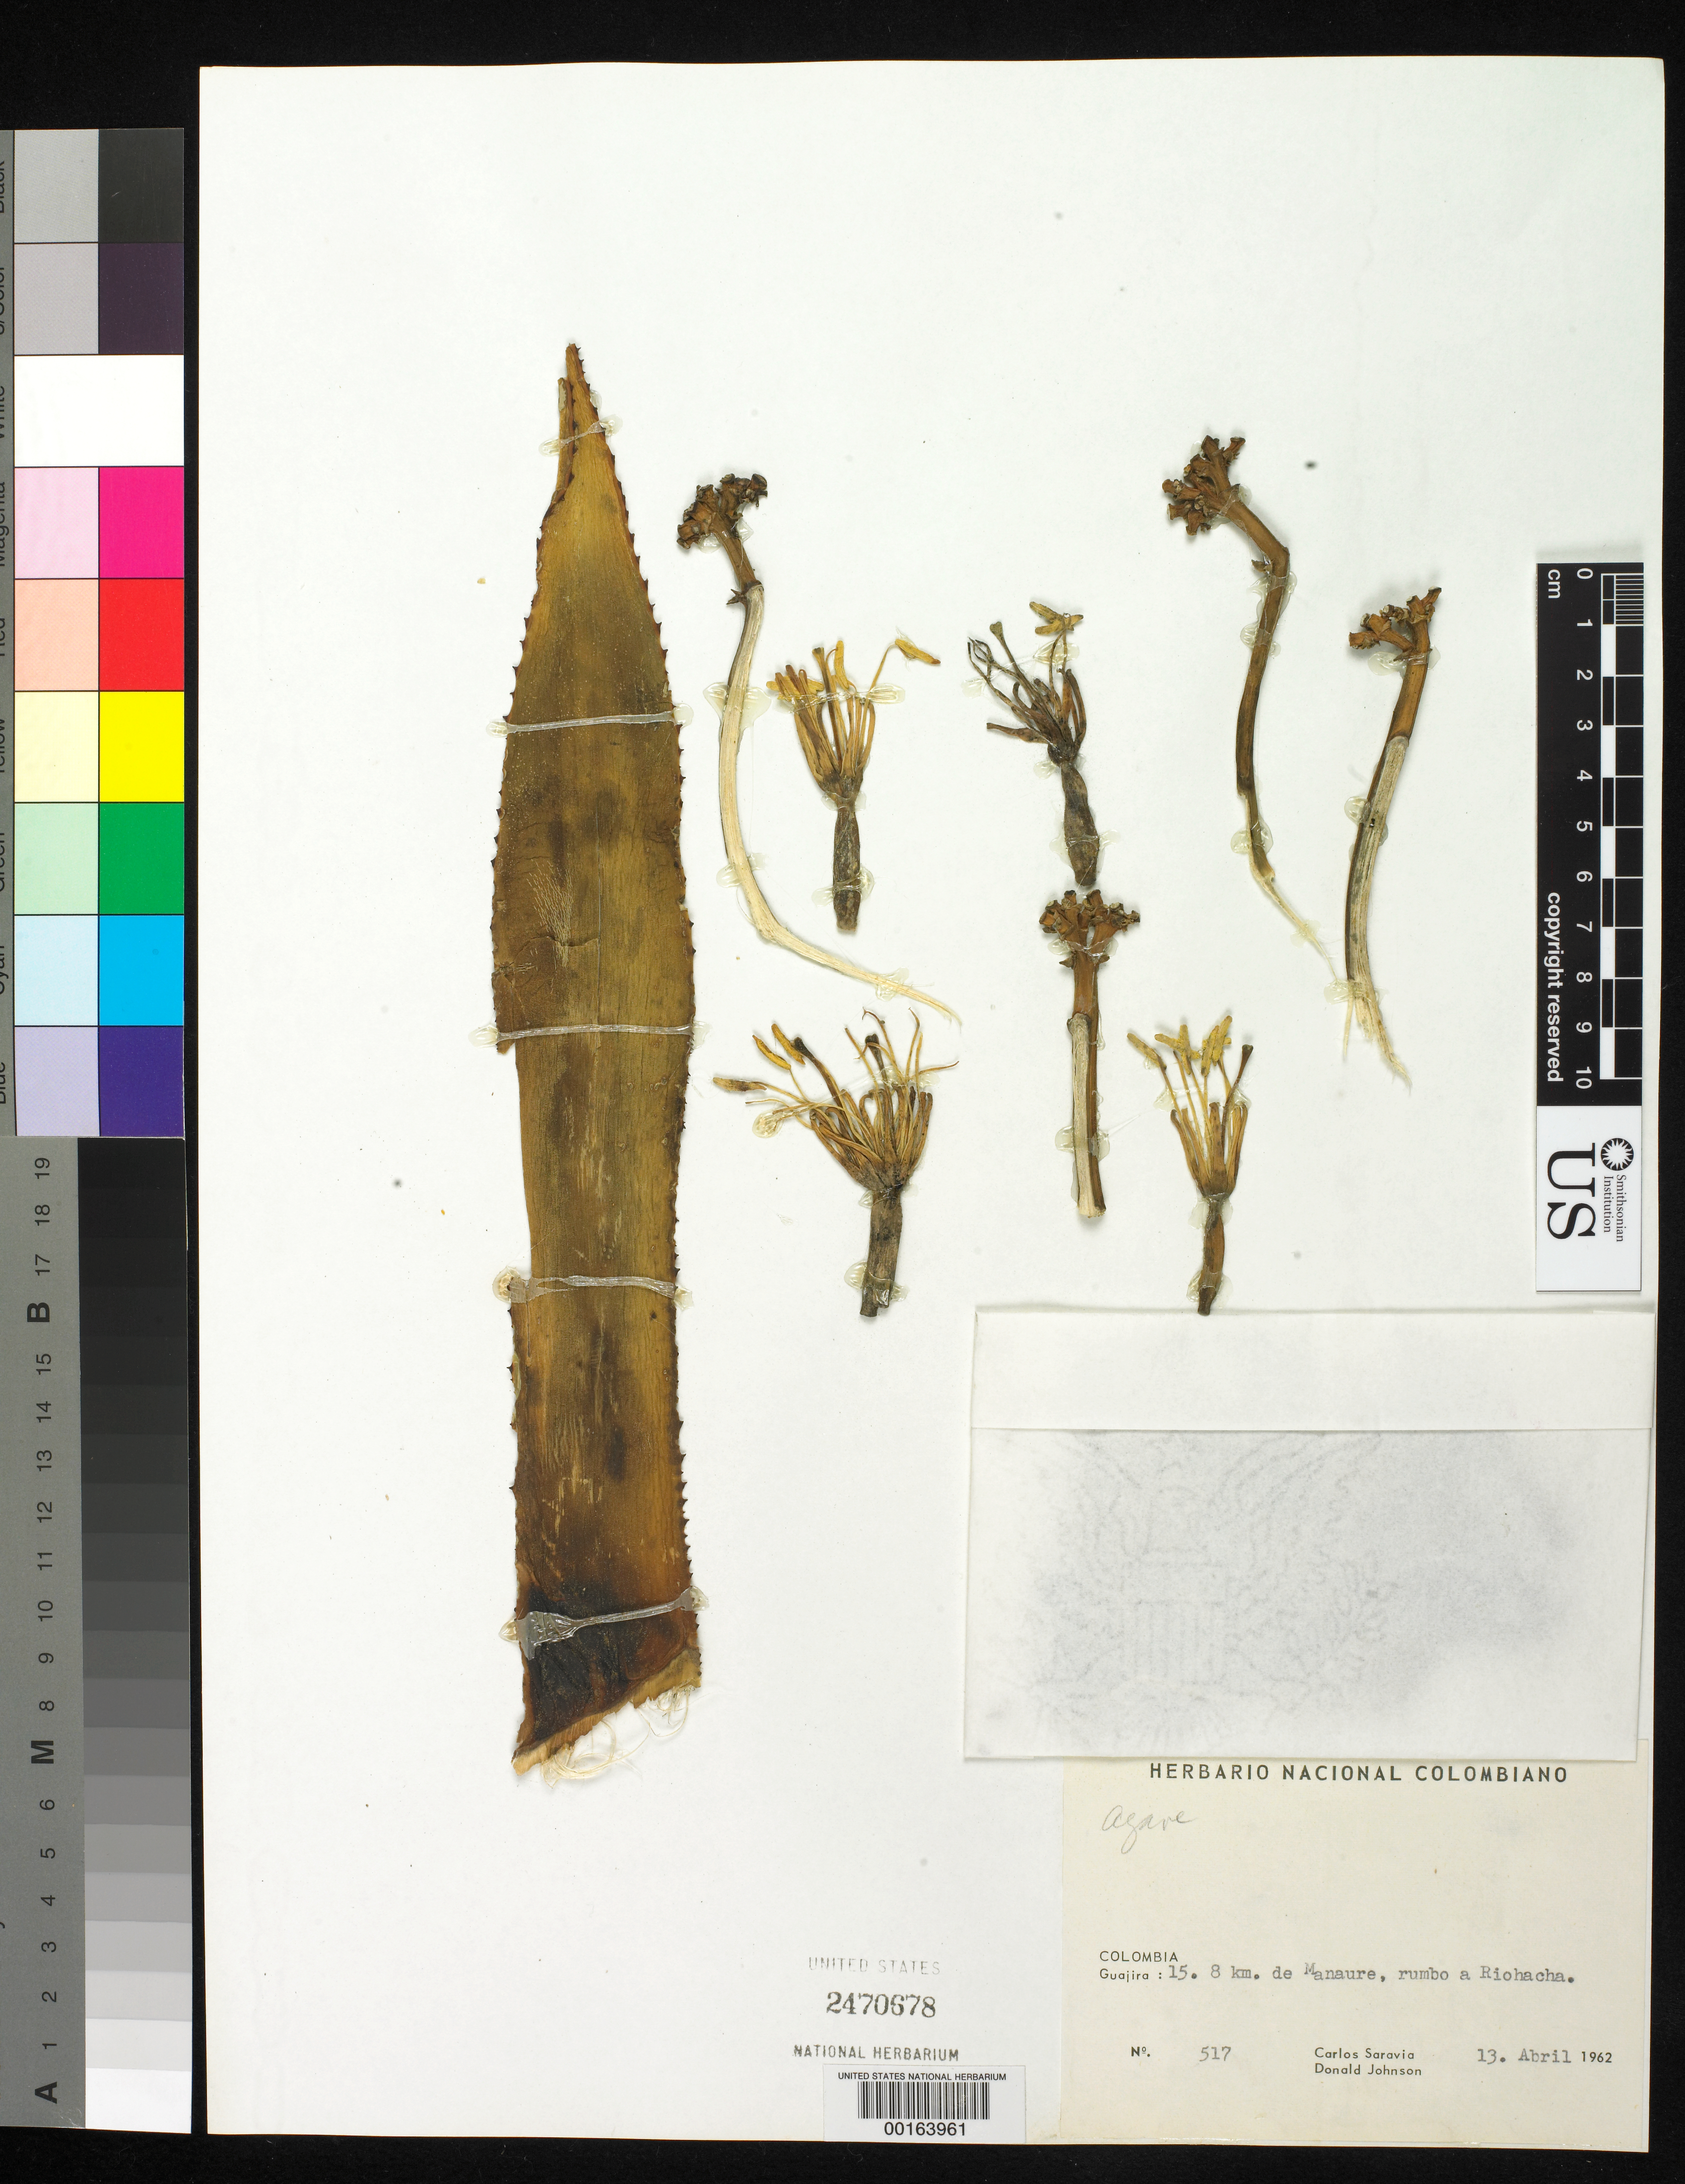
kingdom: Plantae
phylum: Tracheophyta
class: Liliopsida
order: Asparagales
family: Asparagaceae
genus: Agave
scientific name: Agave sp.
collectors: C. Saravia T. & D. Johnson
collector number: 517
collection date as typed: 13 Apr 1962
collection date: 1962-04-13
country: Colombia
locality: Guajira; 15.8 km de Manaure, direction of Rio Hacha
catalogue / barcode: US 2470678